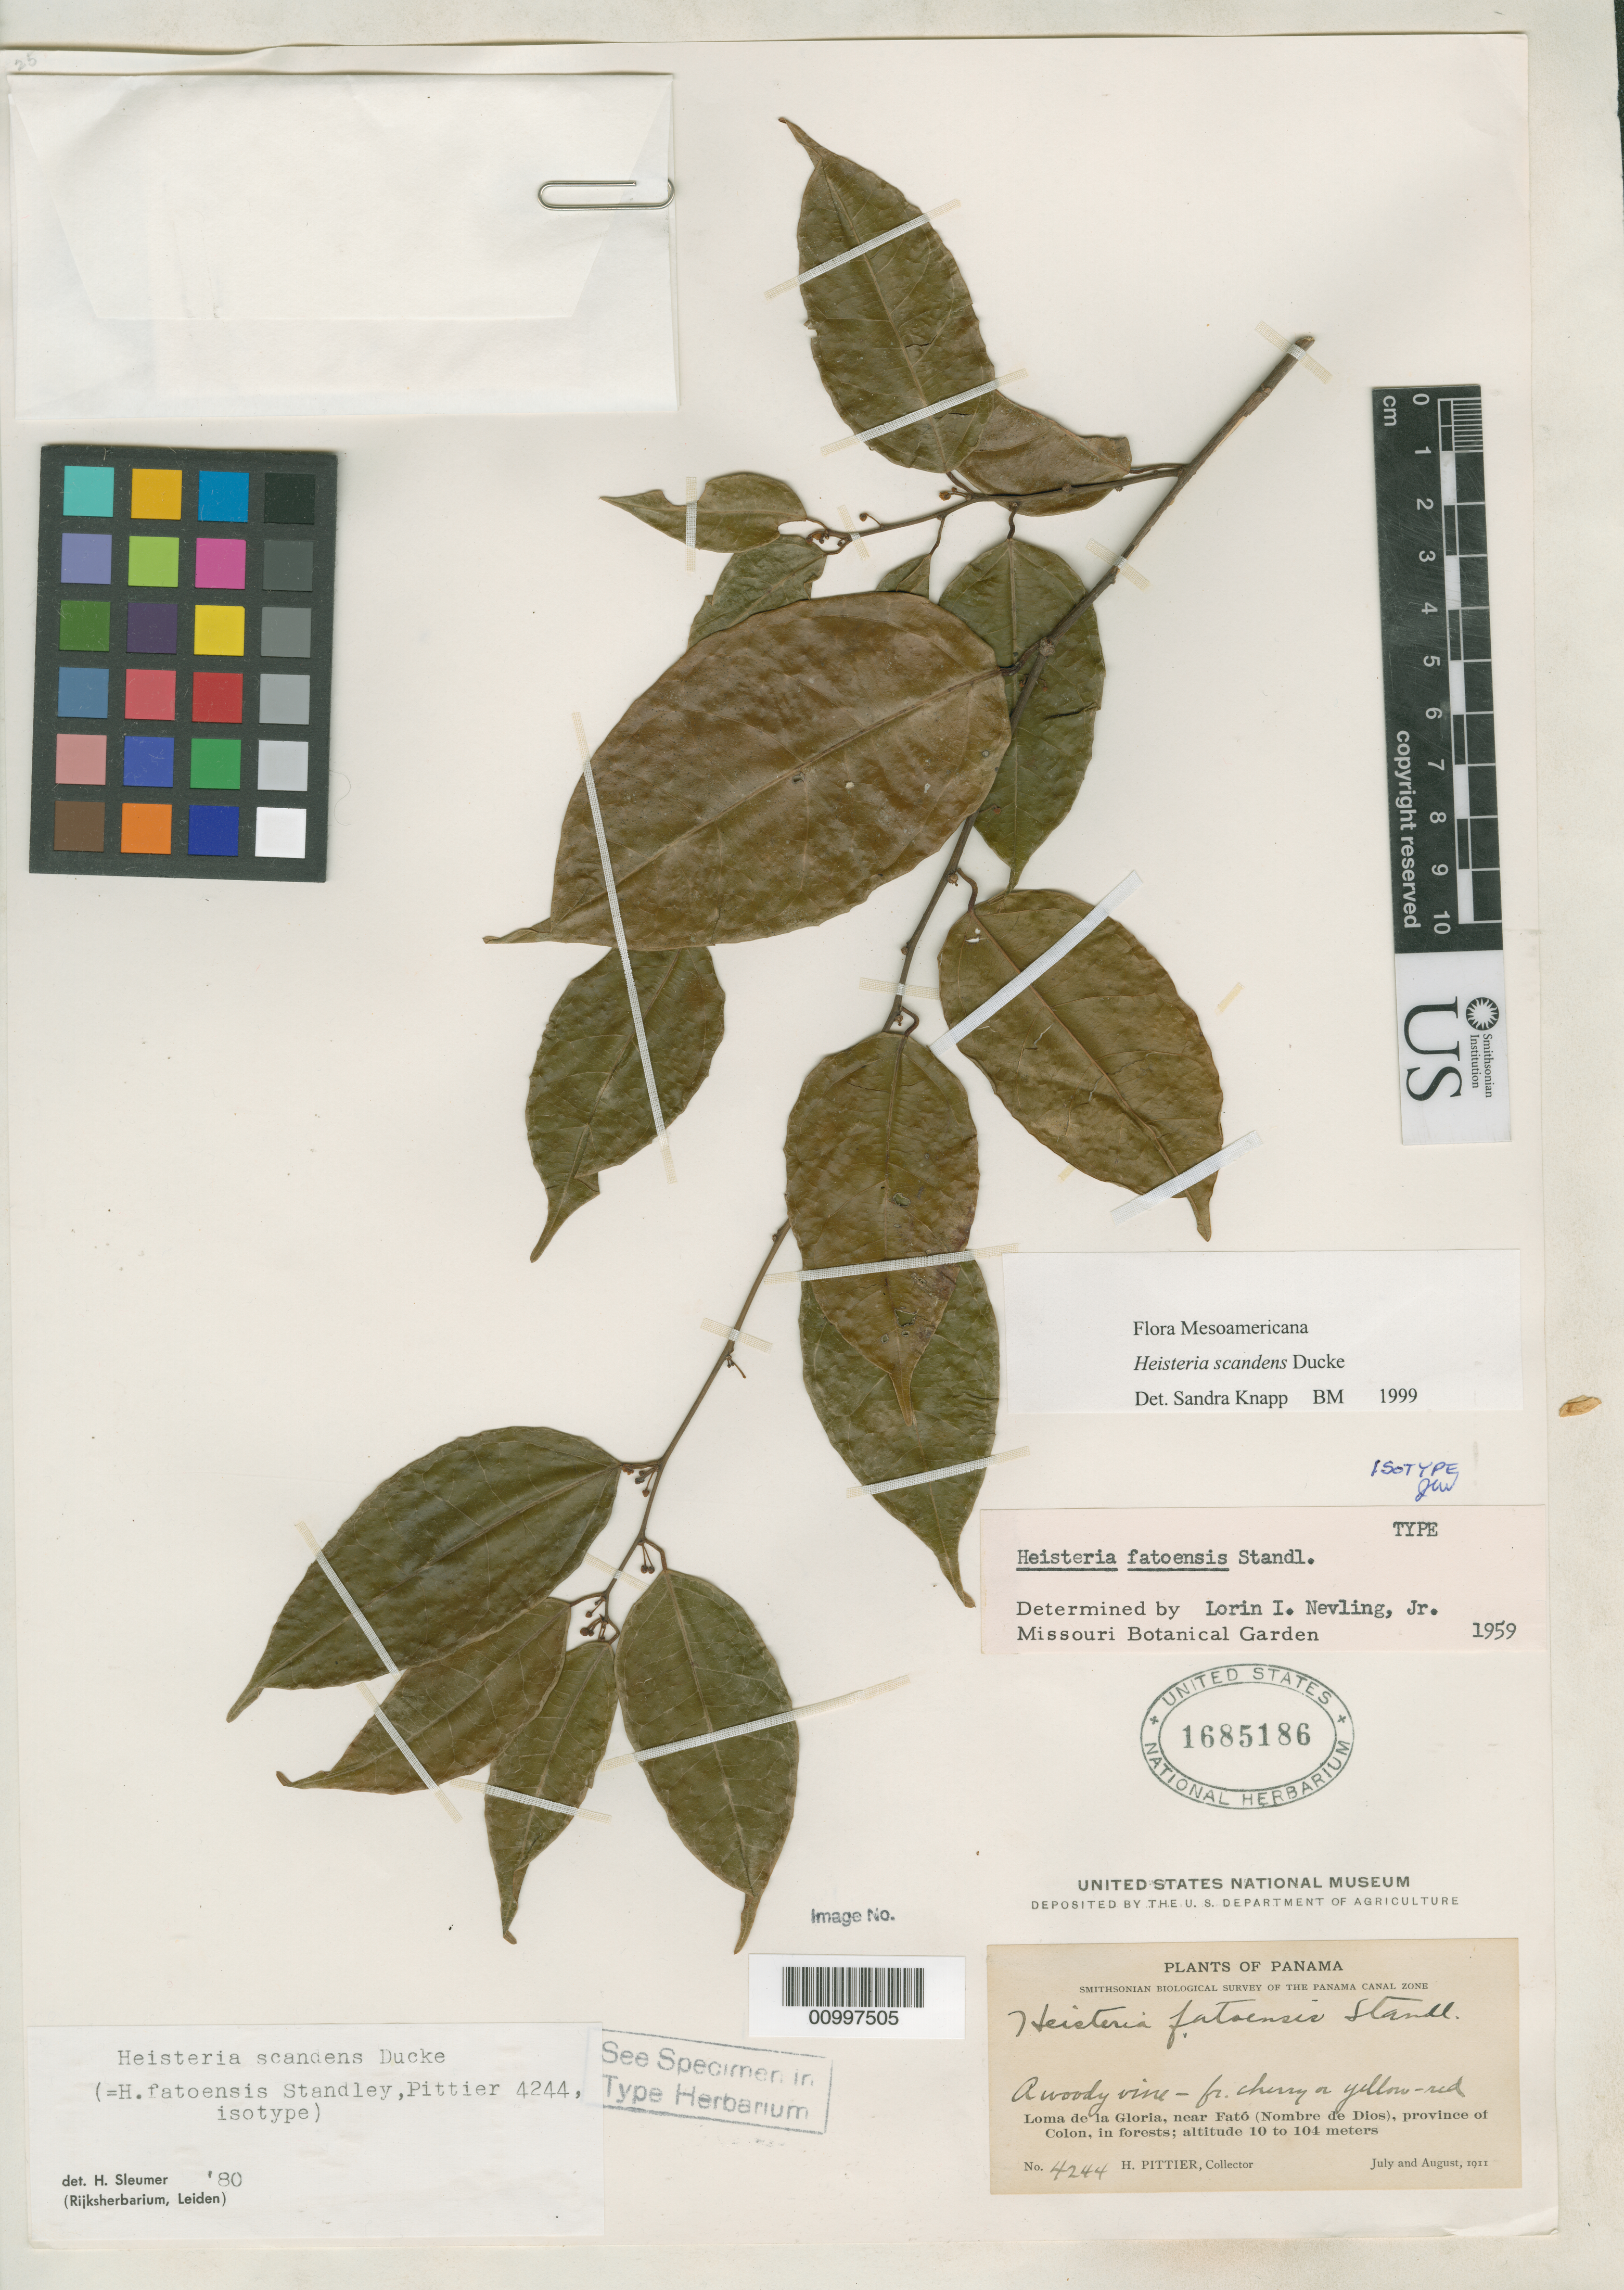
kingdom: Plantae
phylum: Tracheophyta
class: Magnoliopsida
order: Santalales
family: Erythropalaceae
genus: Heisteria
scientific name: Heisteria fatoensis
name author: Standl.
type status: Isotype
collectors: H. F. Pittier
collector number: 4244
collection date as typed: Jul 1911 to -- Aug 1911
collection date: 1911-07/1911-08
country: Panama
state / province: Colón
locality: Loma de la Gloria, near Fató (Nombre de Dios), province of Colon, in forests.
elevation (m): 10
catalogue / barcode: US 1685186